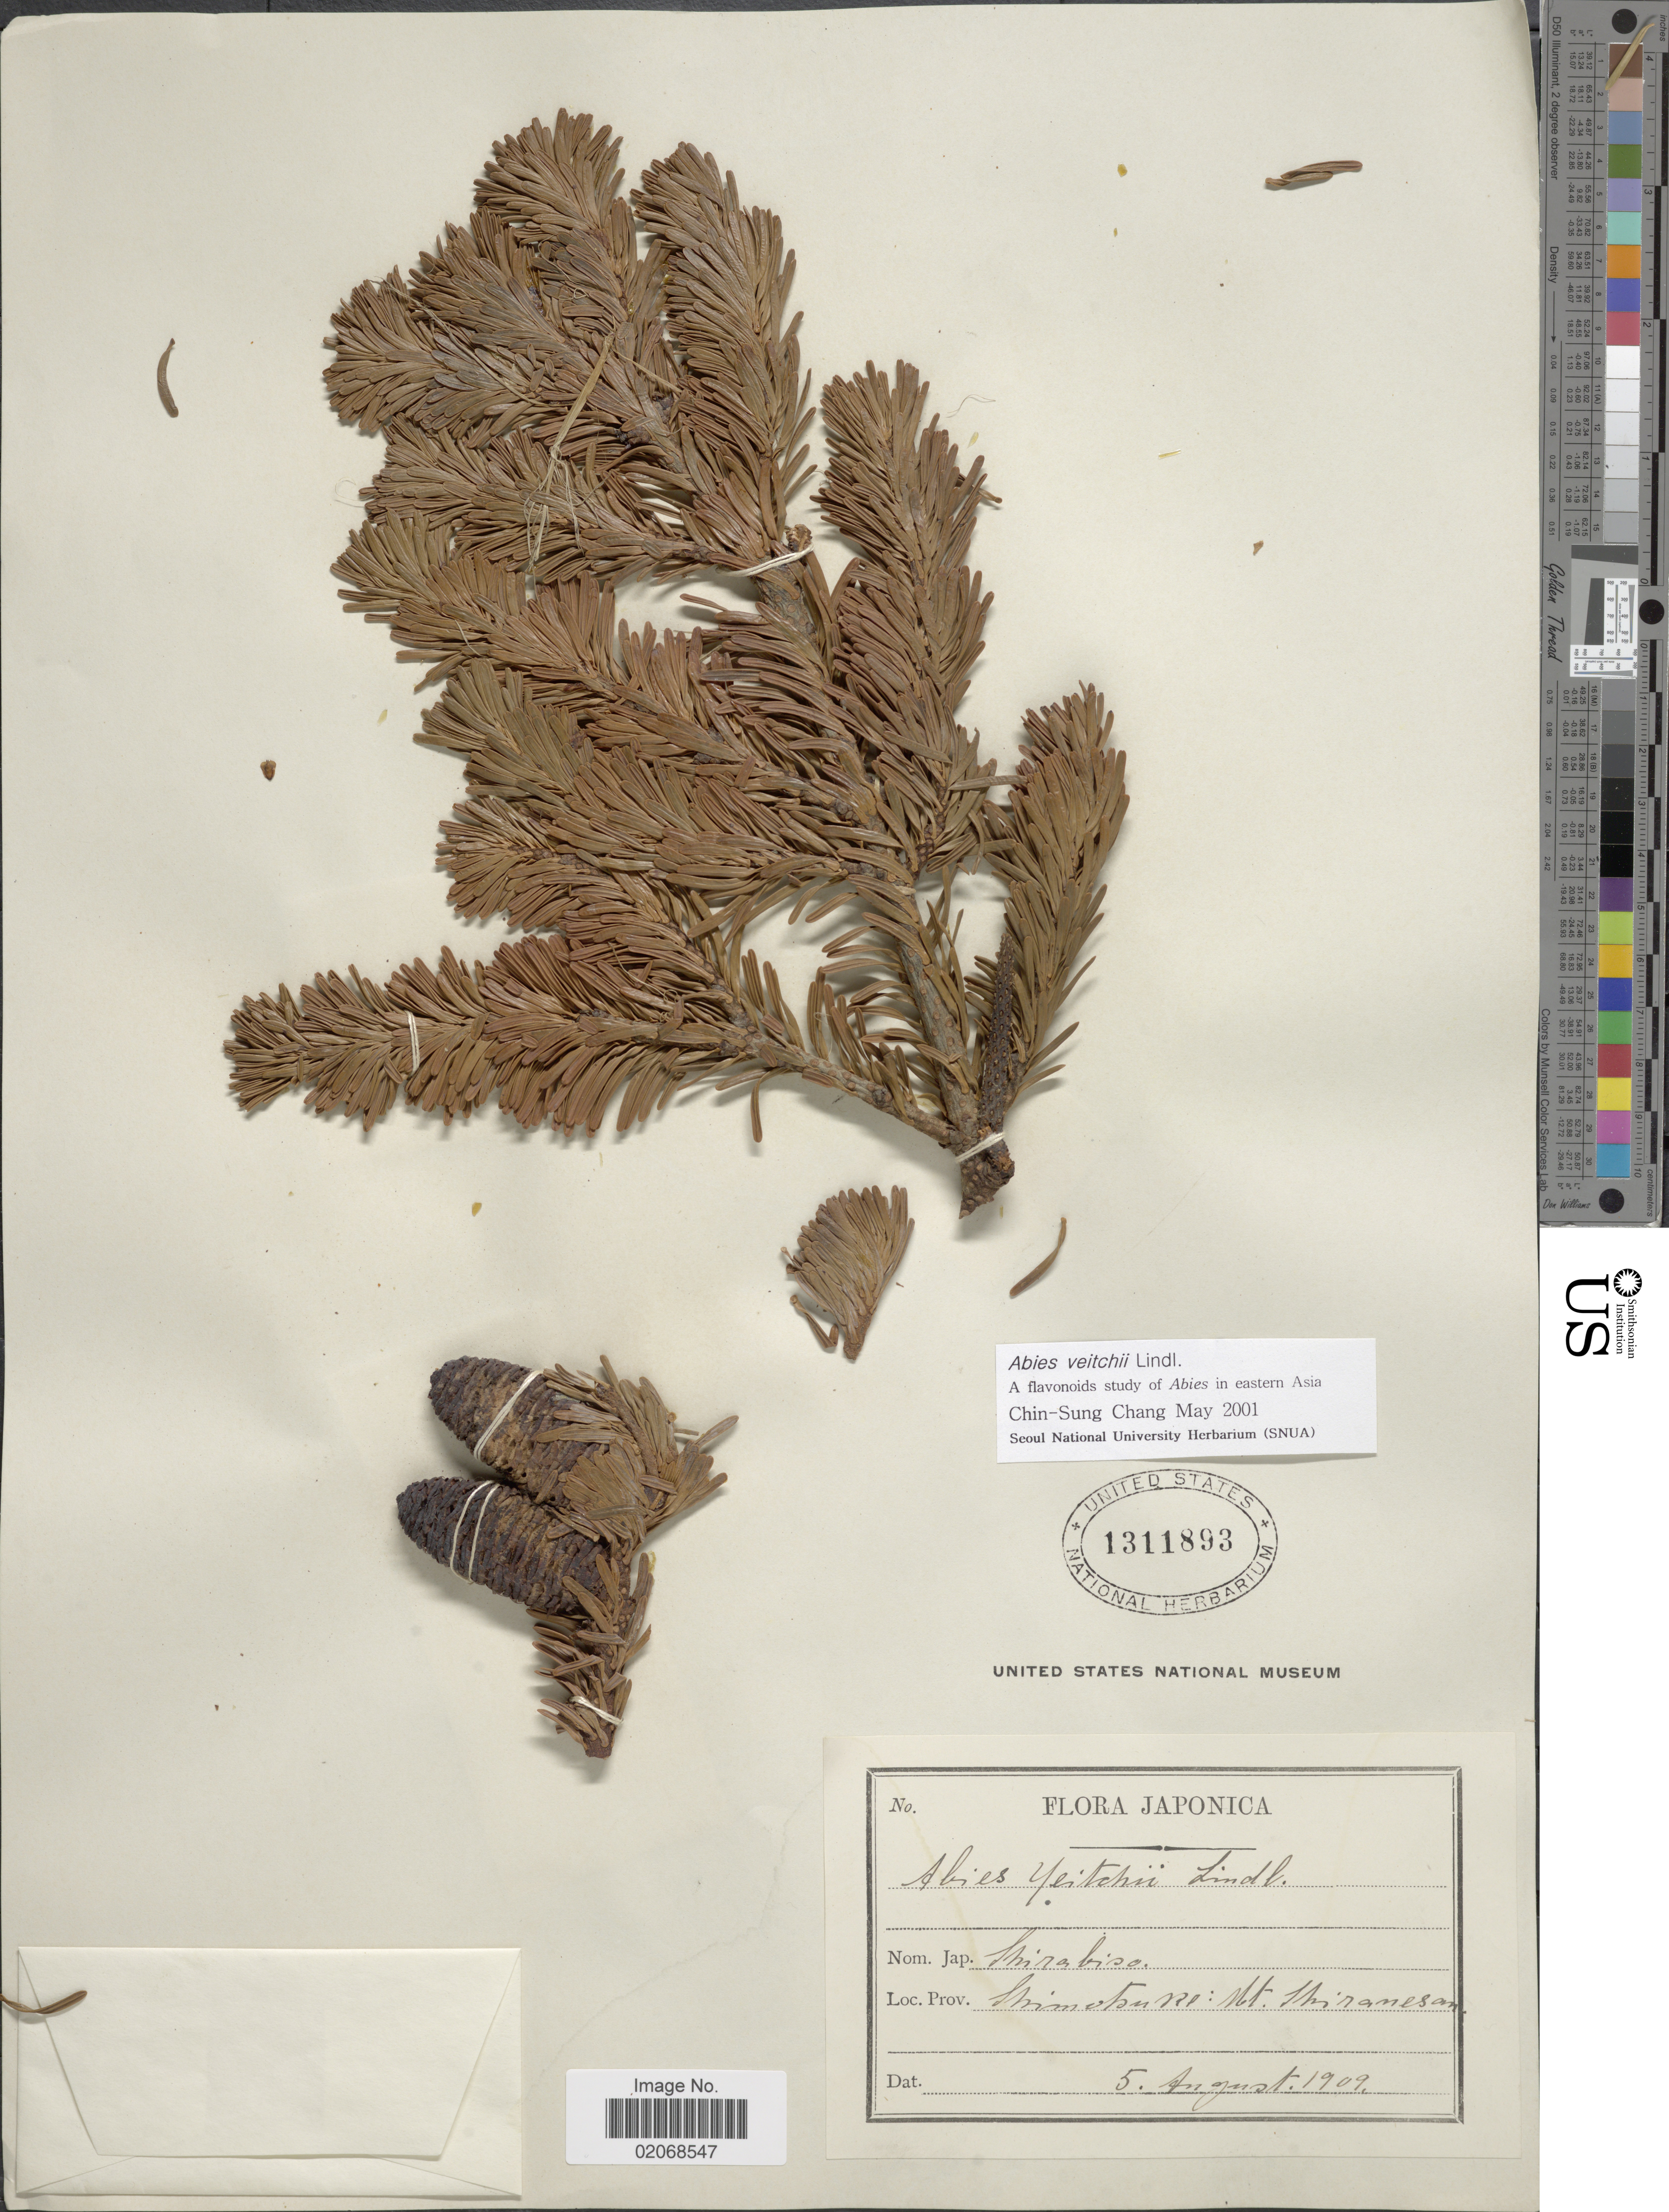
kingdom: Plantae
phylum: Tracheophyta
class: Pinopsida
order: Pinales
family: Pinaceae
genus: Abies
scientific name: Abies veitchii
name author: Lindl.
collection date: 1909-08-05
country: Japan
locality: Shimotsuke: Mt. Shiranesan.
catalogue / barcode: US 1311893